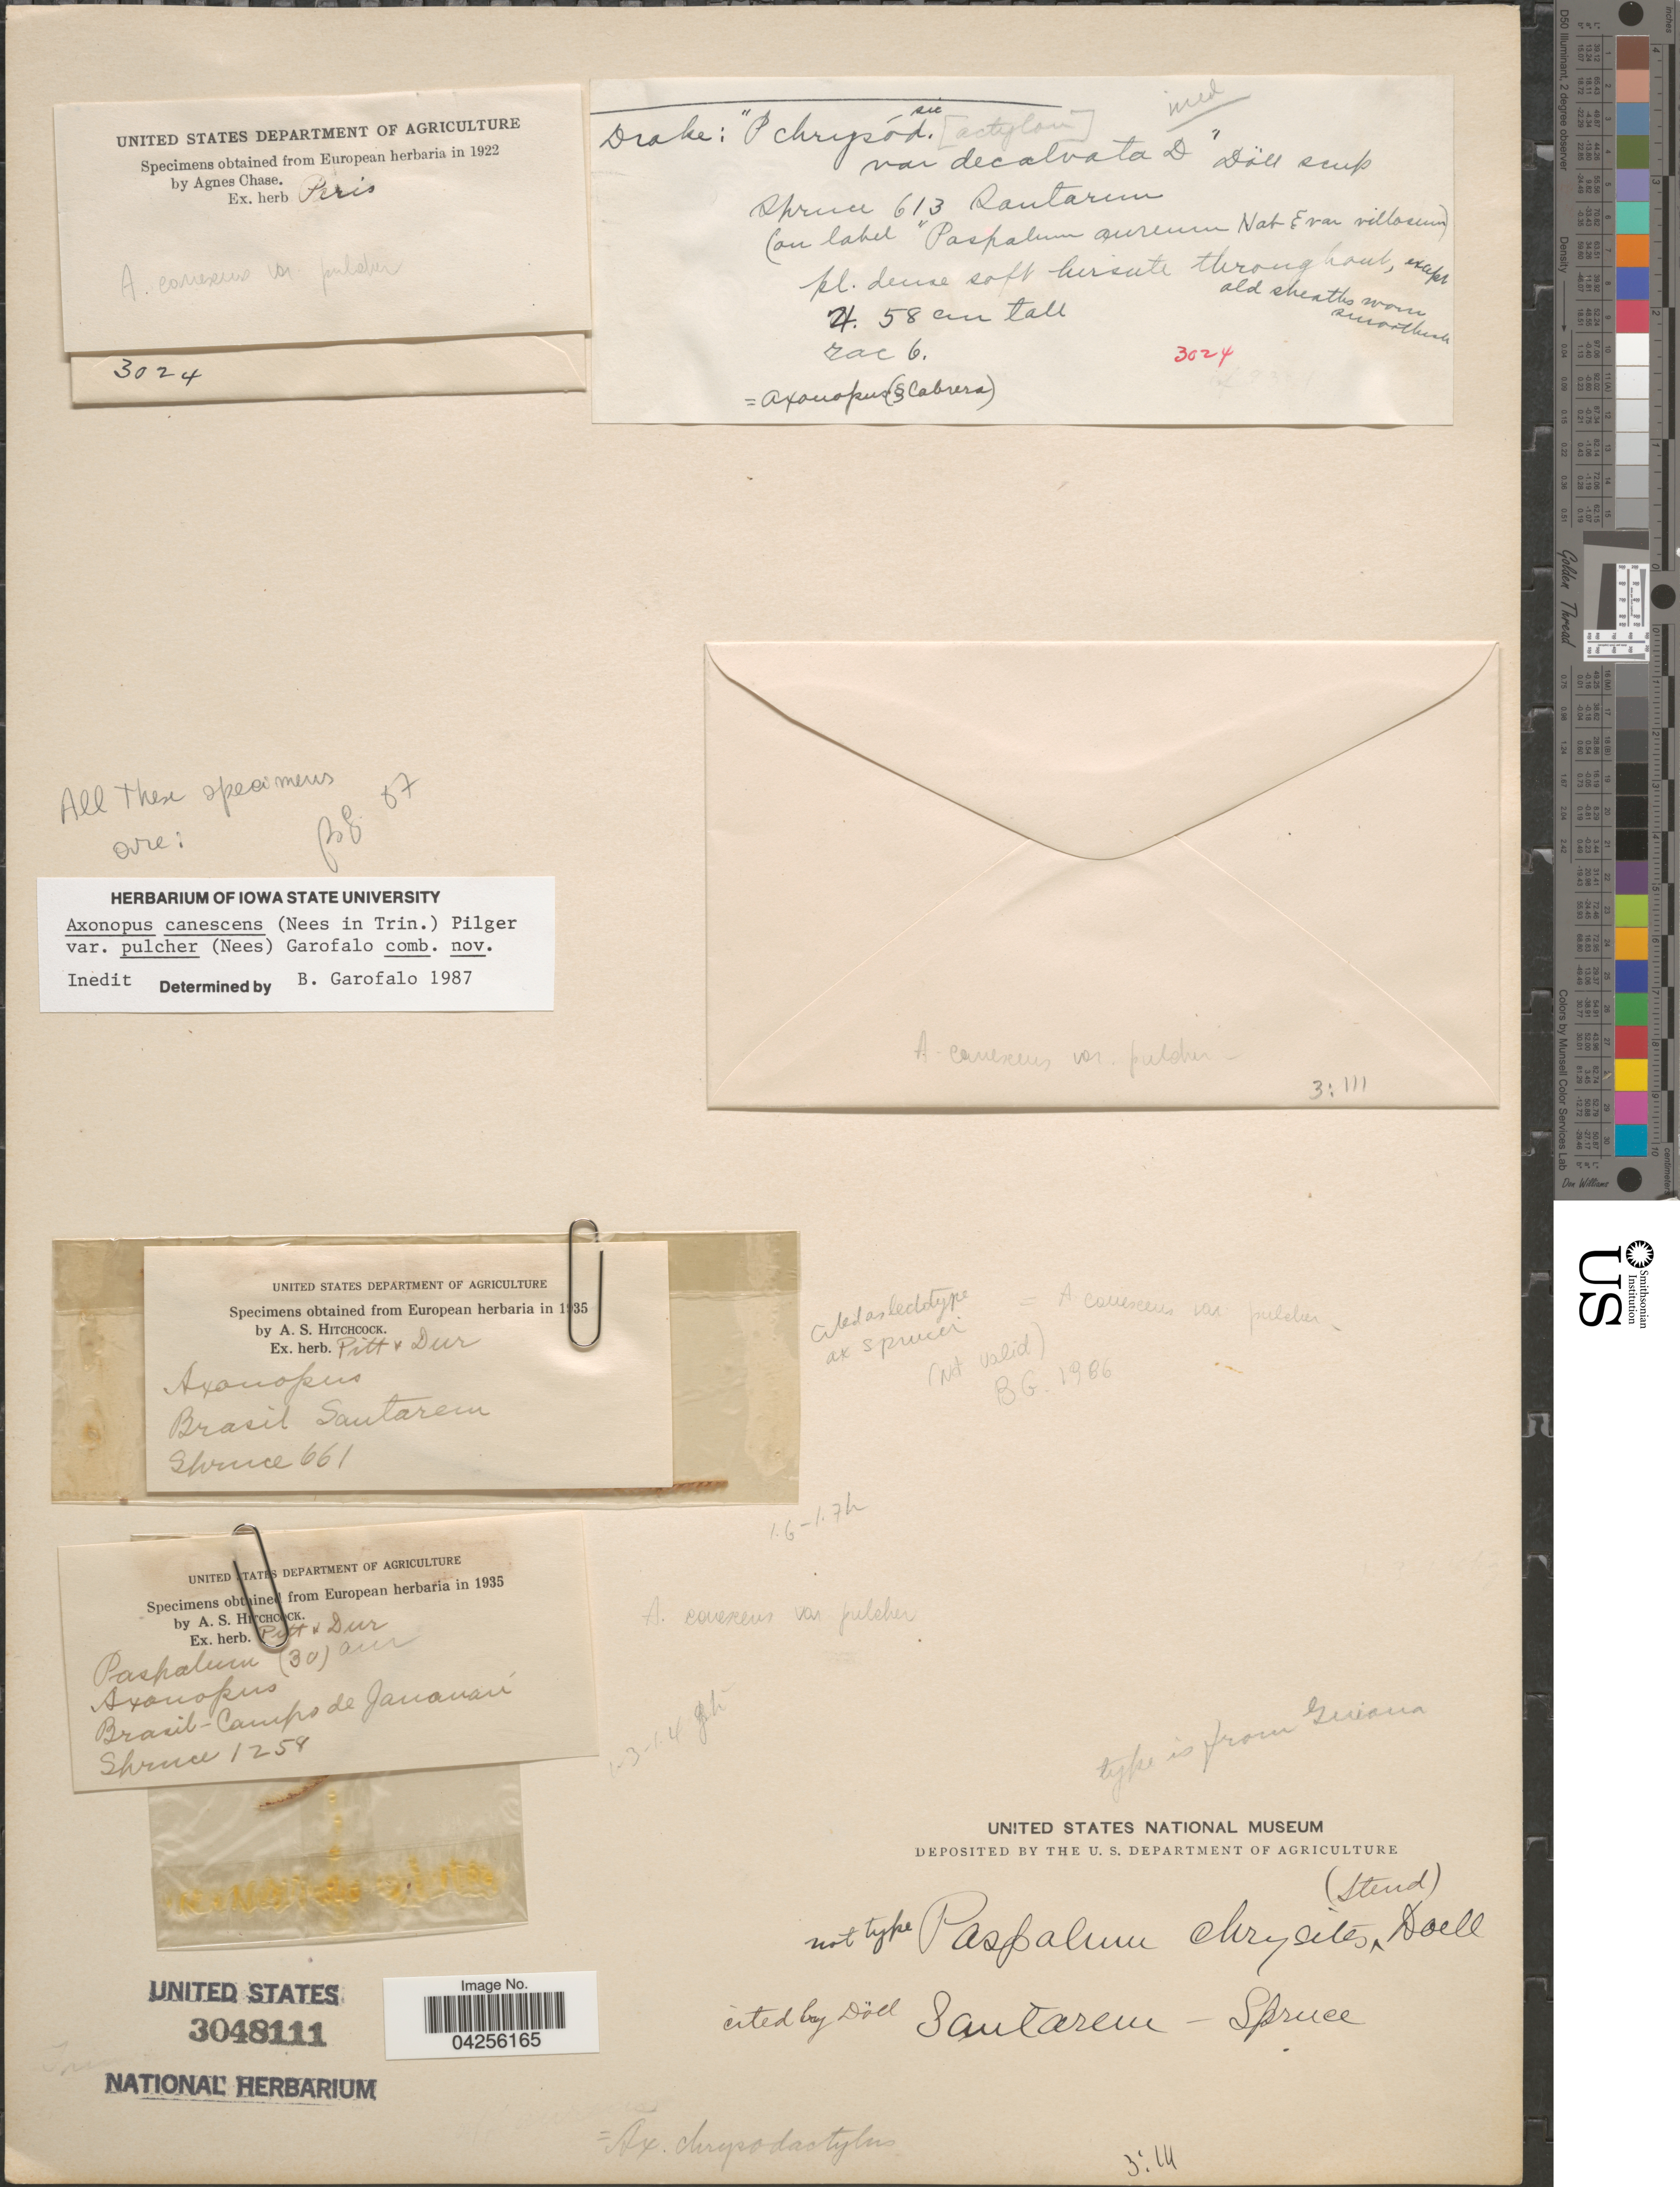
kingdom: Plantae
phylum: Tracheophyta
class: Liliopsida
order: Poales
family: Poaceae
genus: Axonopus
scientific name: Axonopus canescens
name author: (Nees ex Trin.) Pilg.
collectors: -. Spruce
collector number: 613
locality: Sanatrem.